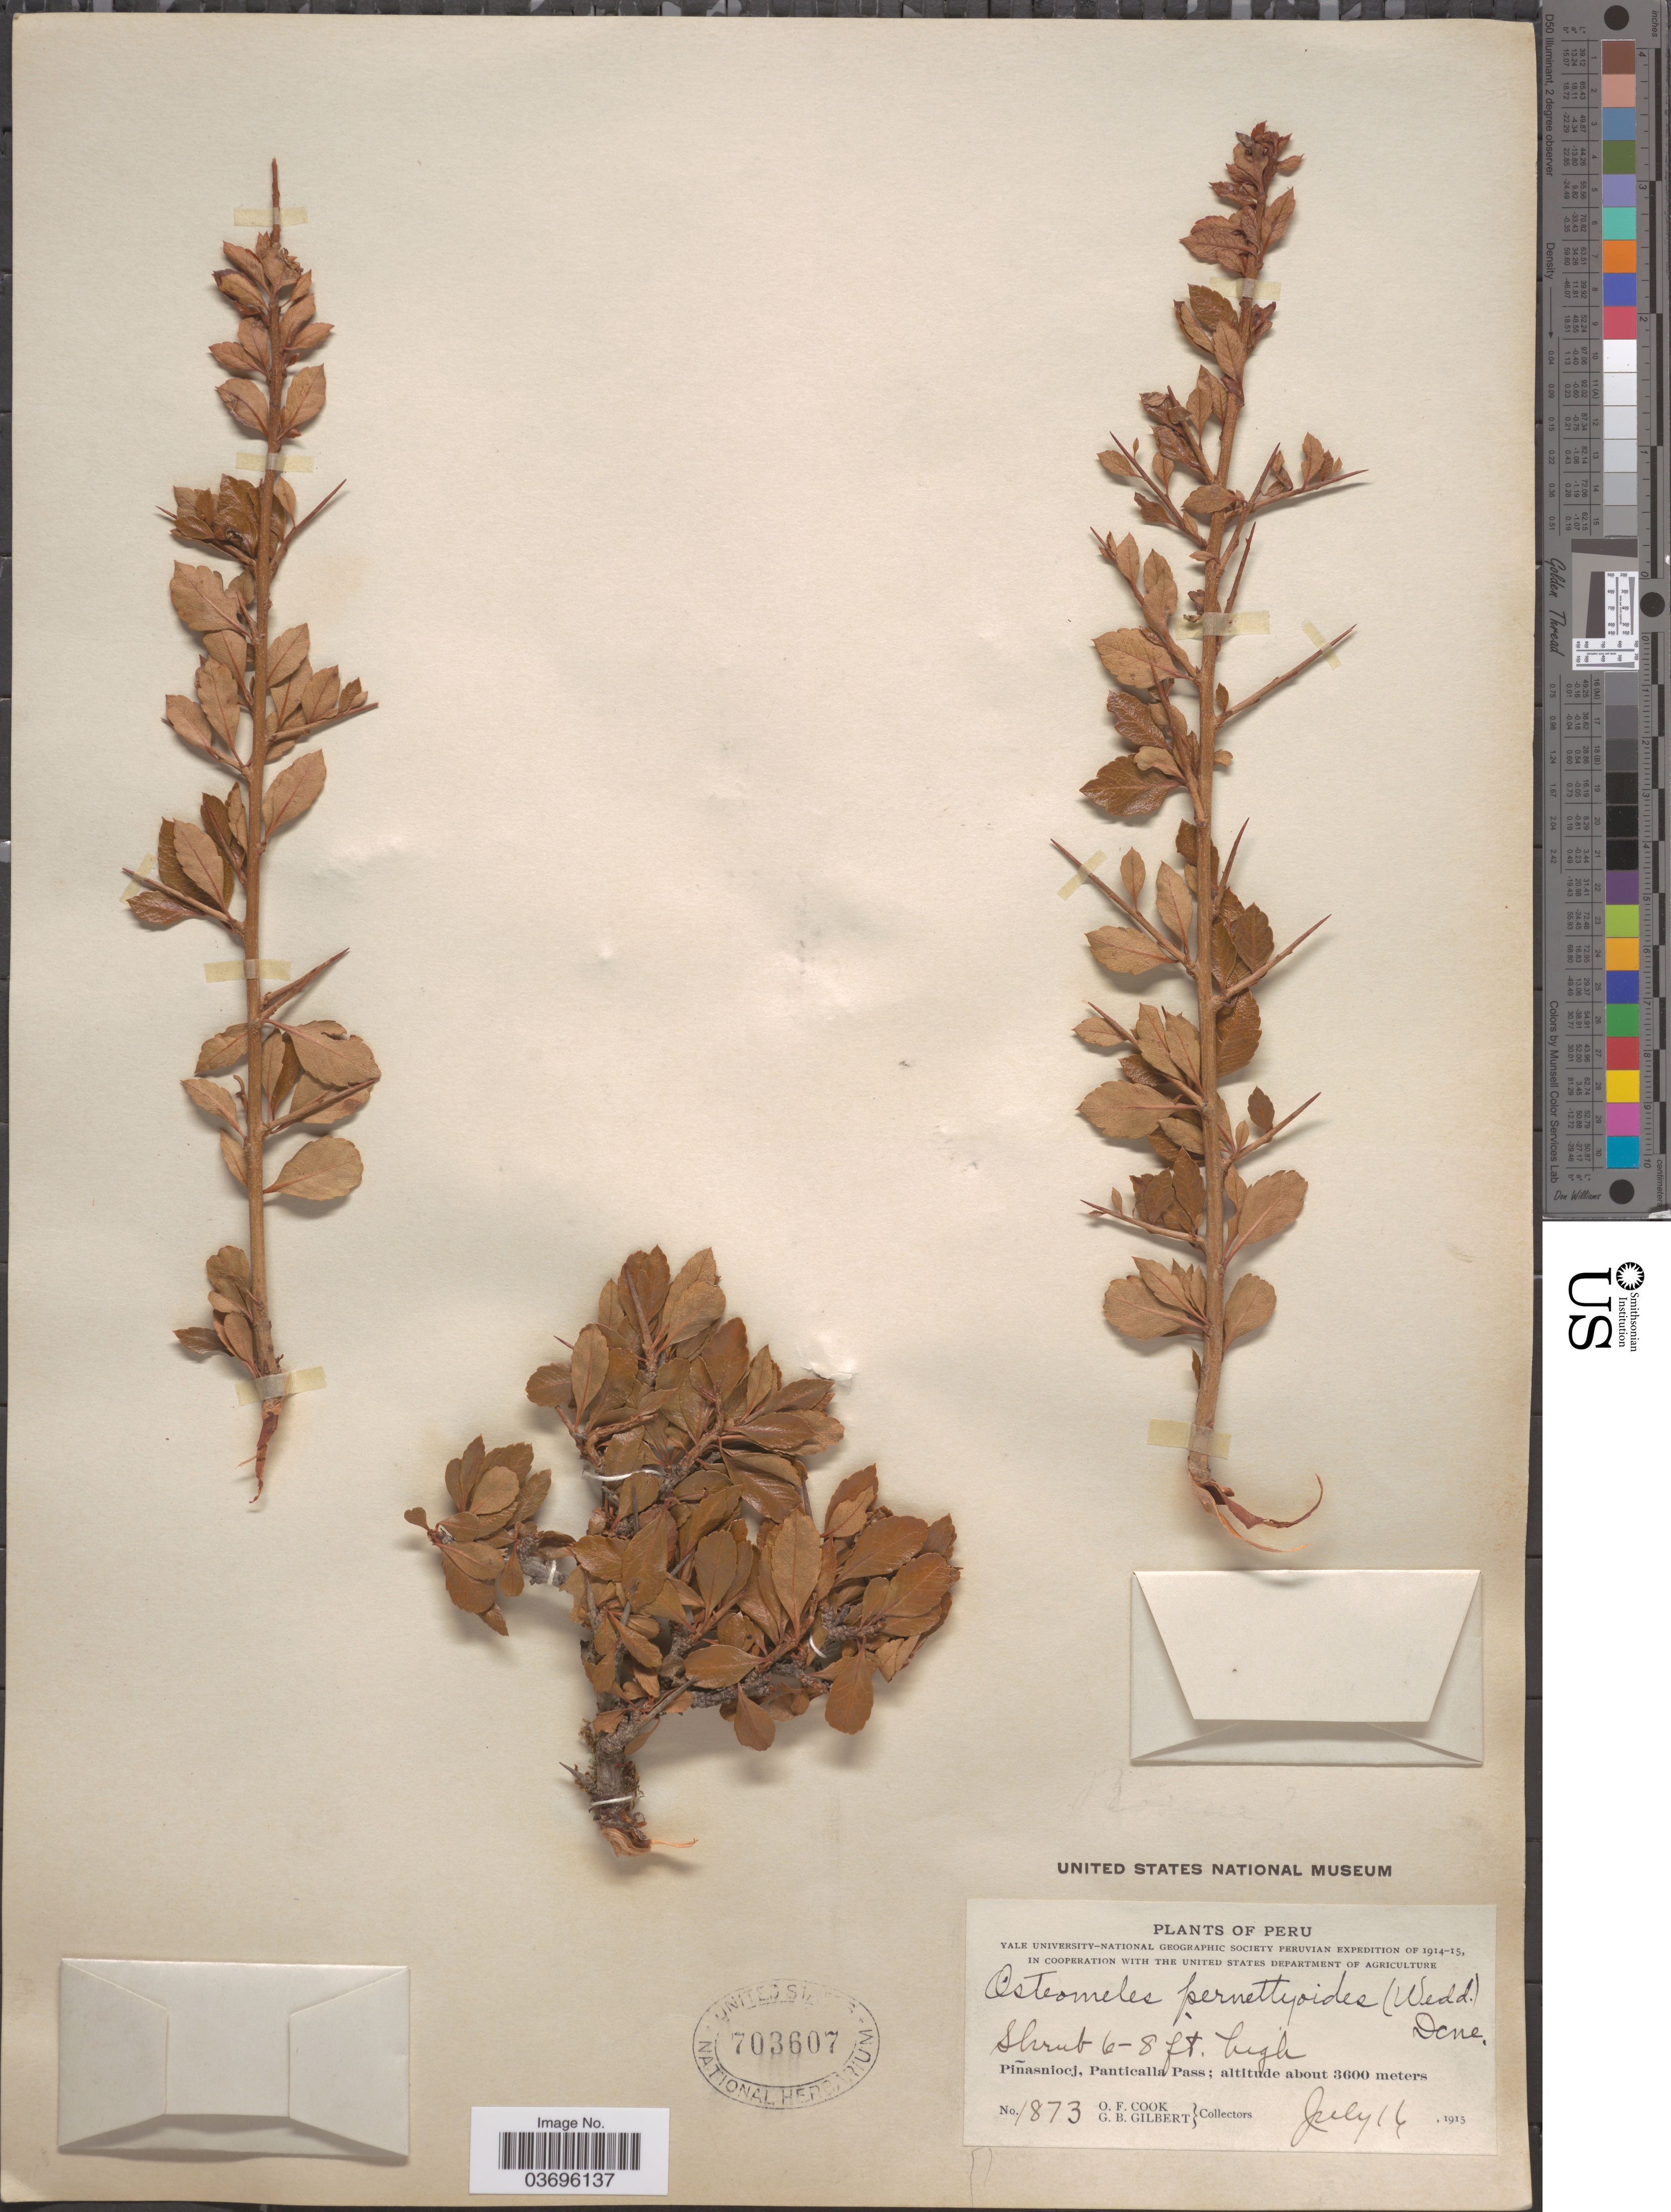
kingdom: Plantae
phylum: Tracheophyta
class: Magnoliopsida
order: Rosales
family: Rosaceae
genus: Hesperomeles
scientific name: Hesperomeles pernettyoides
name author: Wedd.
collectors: O. F. Cook & G. B. Gilbert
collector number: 1873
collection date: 1915-07-16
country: Peru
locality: Piñasniocj, Panticalla Pass.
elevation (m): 3600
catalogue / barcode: US 703607